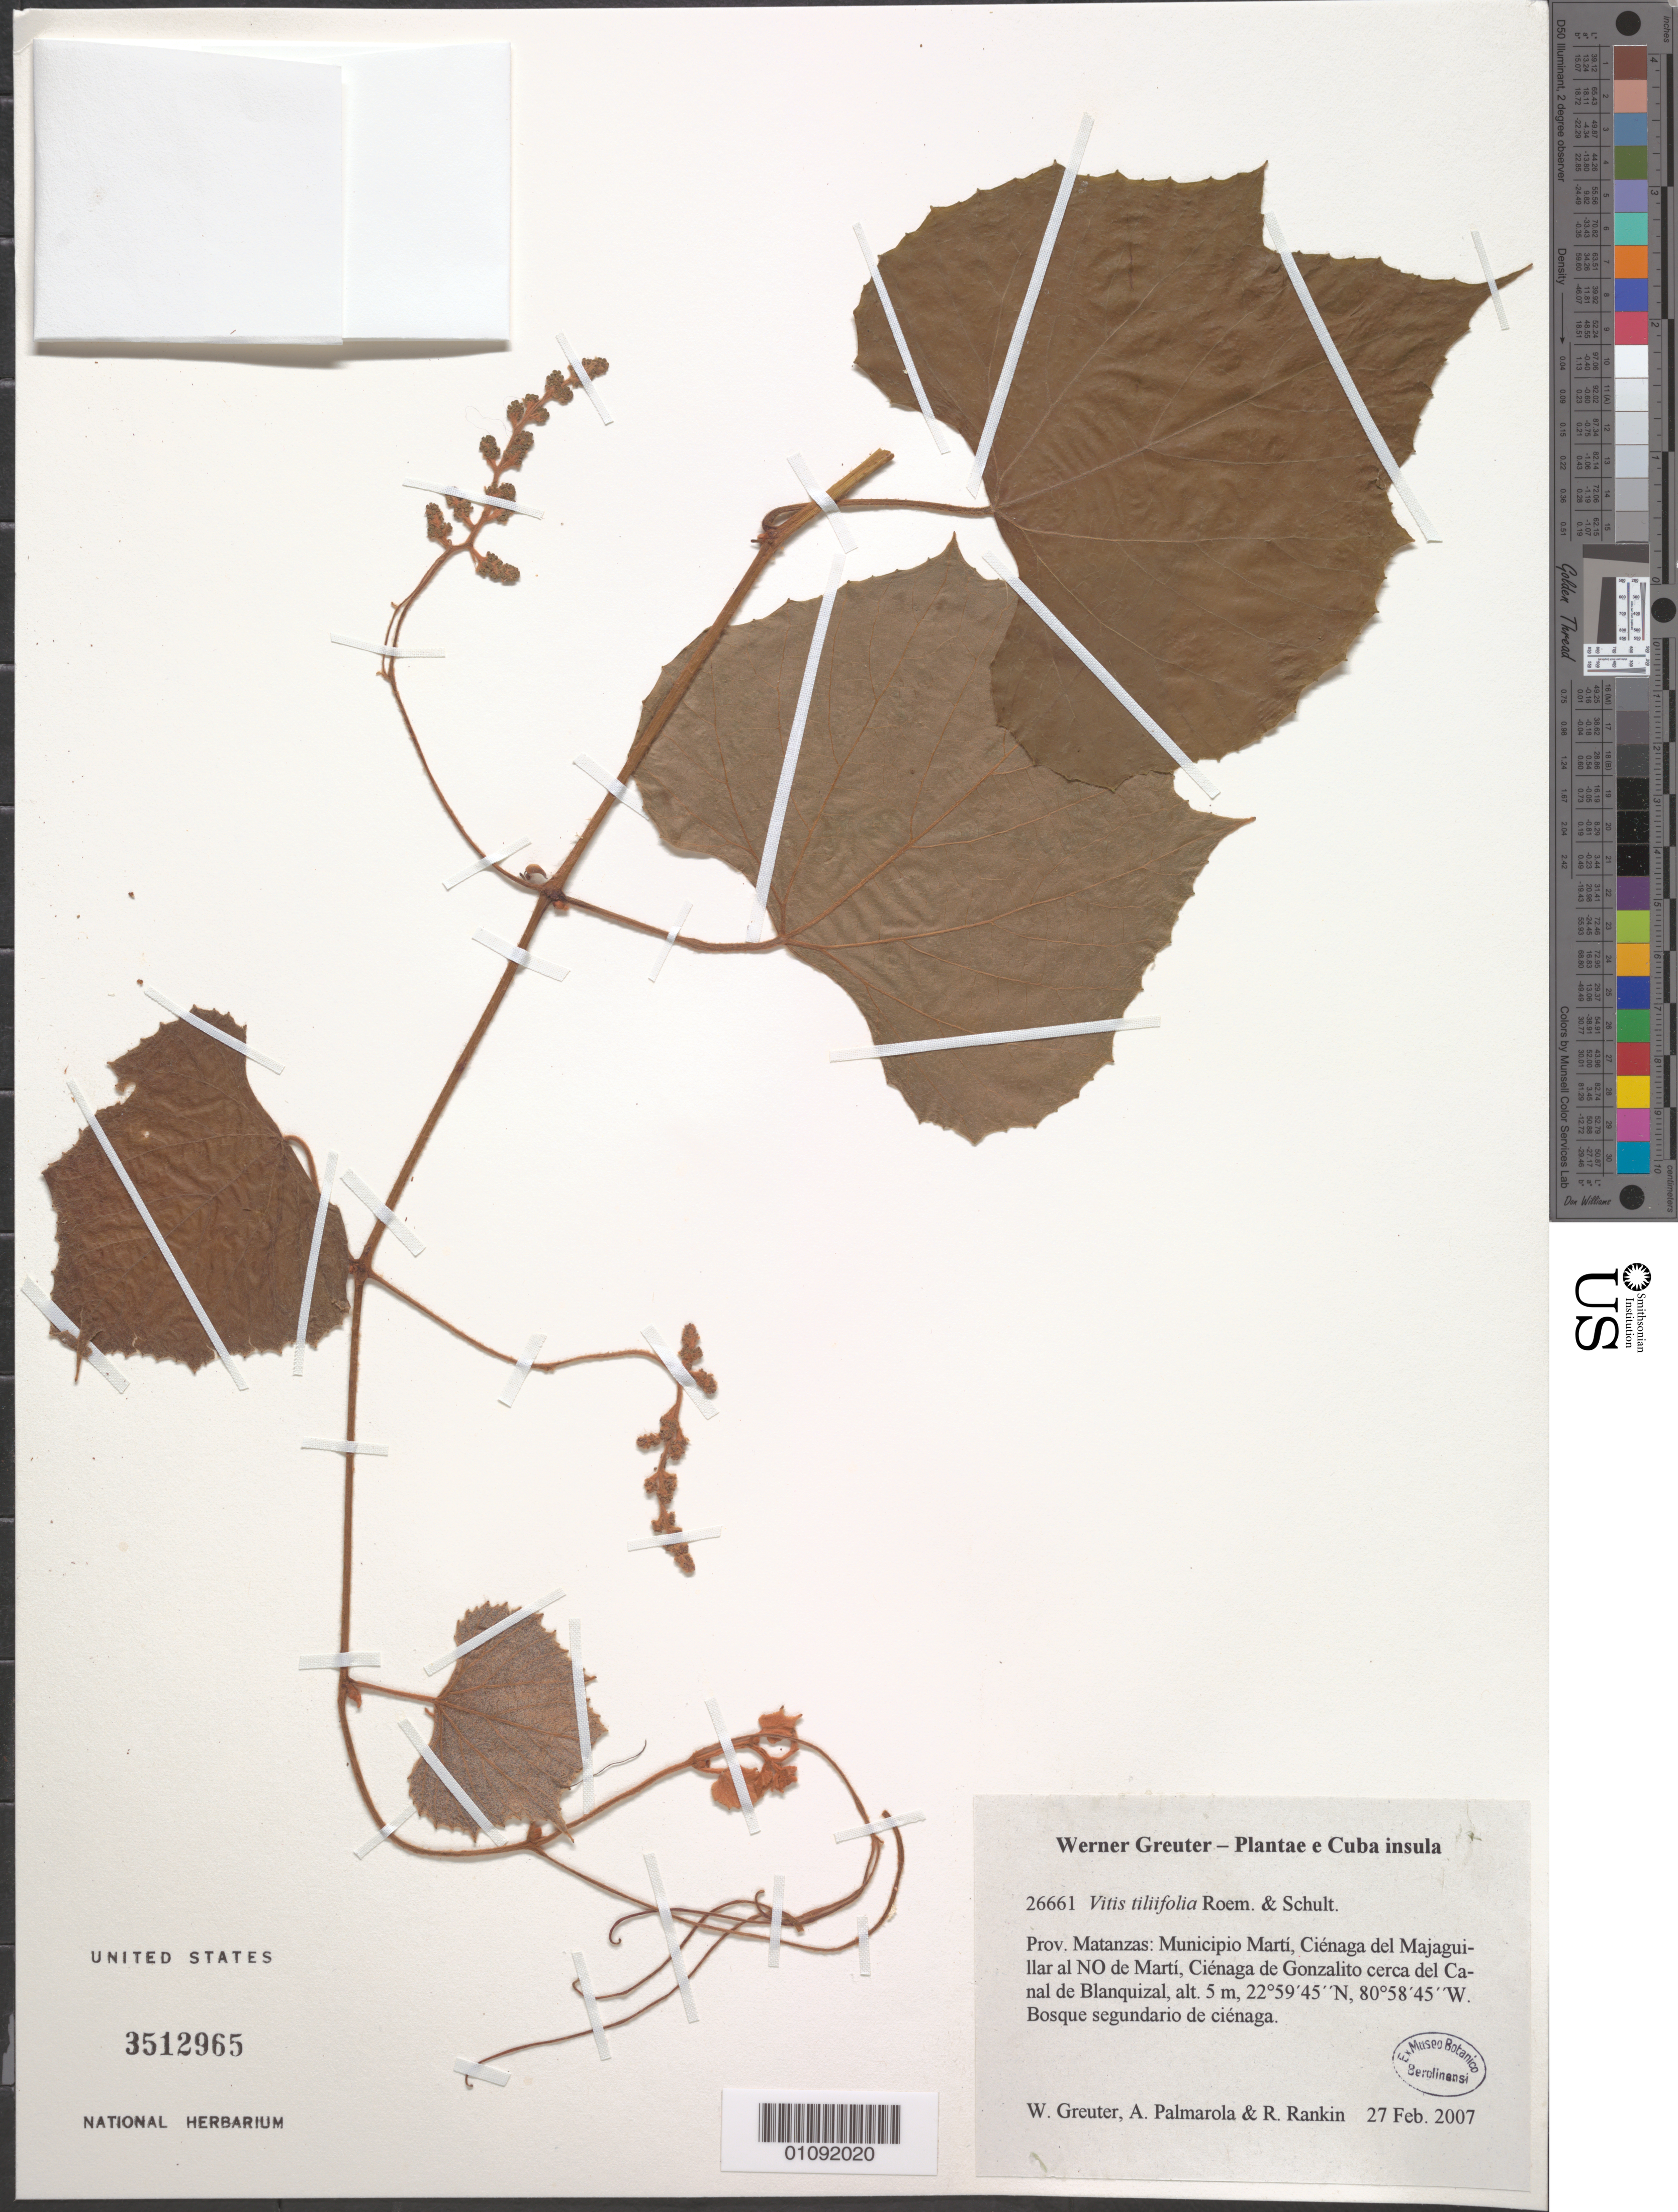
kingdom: Plantae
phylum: Tracheophyta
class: Magnoliopsida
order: Vitales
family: Vitaceae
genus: Vitis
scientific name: Vitis tiliifolia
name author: Humb. & Bonpl. ex Schult.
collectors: W. Greuter, A. Palmarola-Bejerano & R. Rankin Rodriguez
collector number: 26661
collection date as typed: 27 Feb 2007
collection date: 2007-02-27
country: Cuba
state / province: Matanzas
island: Cuba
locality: Prov Matanzas: Municipo Martí, Ciénaga del Majaguillar al NO de Martí, Ciénaga de Gonzalito cerca del Canal de Blanquizal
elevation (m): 5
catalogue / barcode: US 3512965